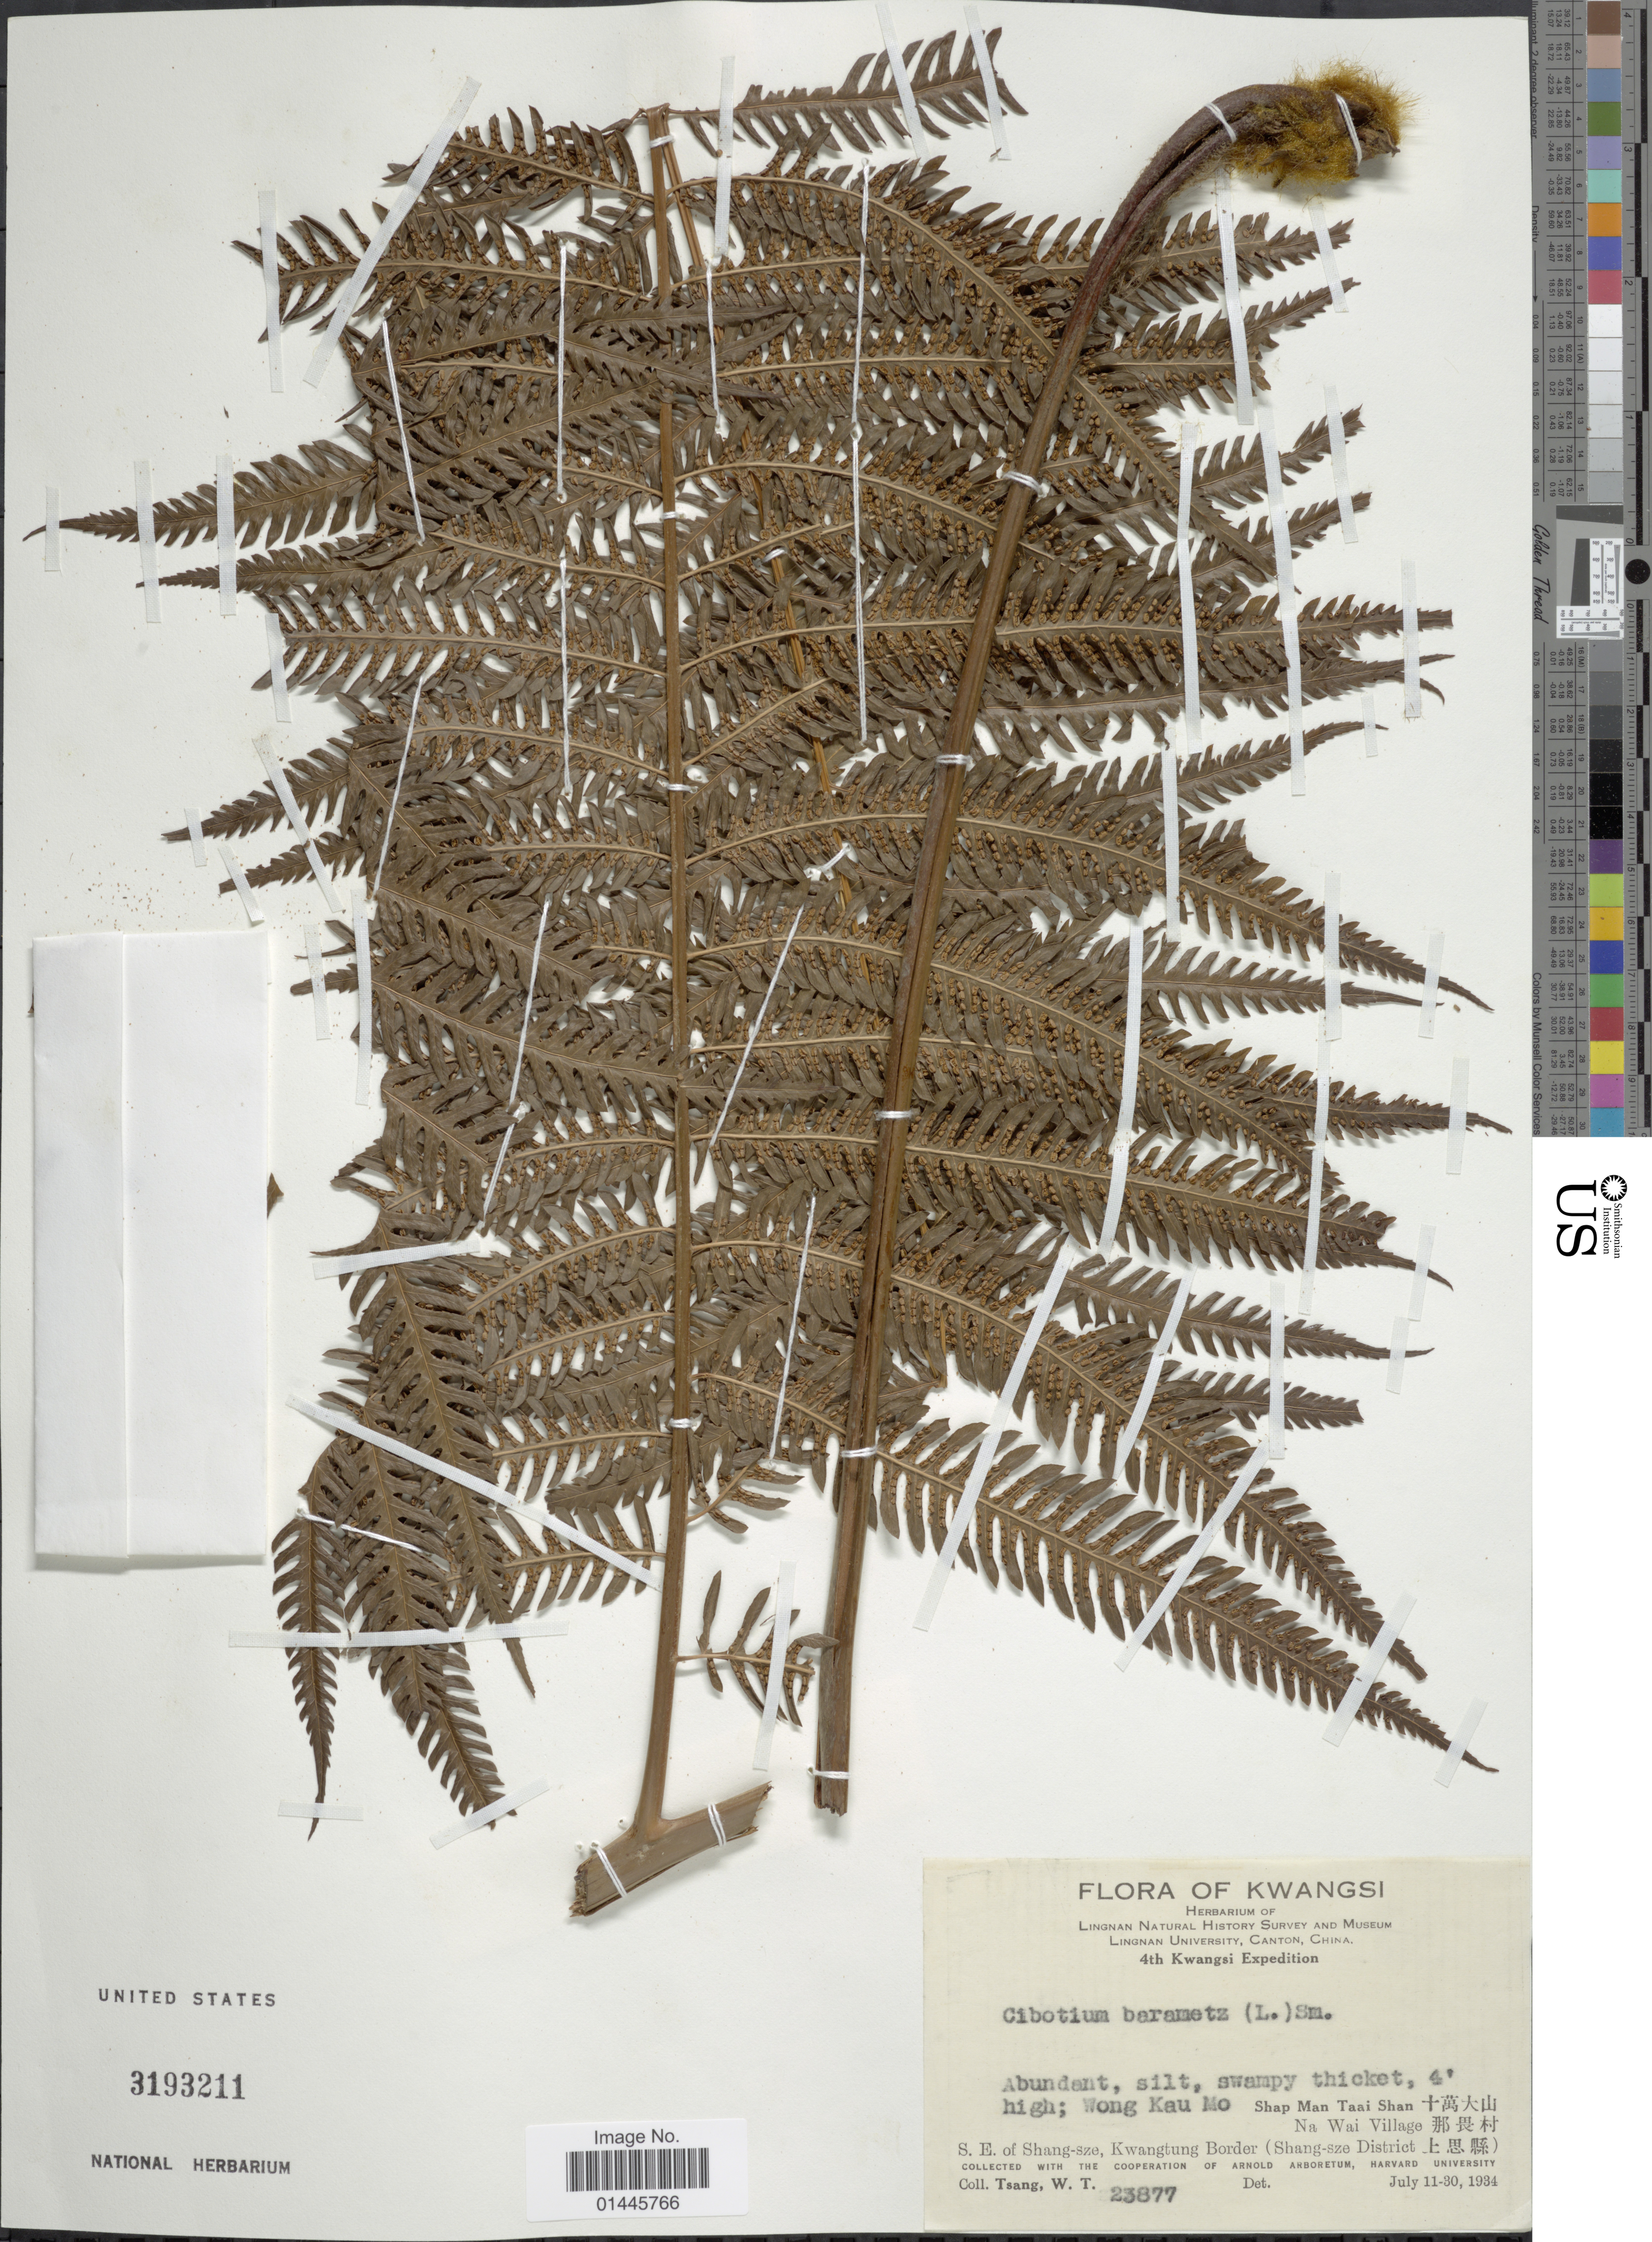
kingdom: Plantae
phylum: Tracheophyta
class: Polypodiopsida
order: Cyatheales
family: Cibotiaceae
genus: Cibotium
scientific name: Cibotium barometz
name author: (L.) J. Sm.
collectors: W. T. Tsang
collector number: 23877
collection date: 1934-07-11/1934-07-30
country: China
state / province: Guangxi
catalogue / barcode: US 3193211